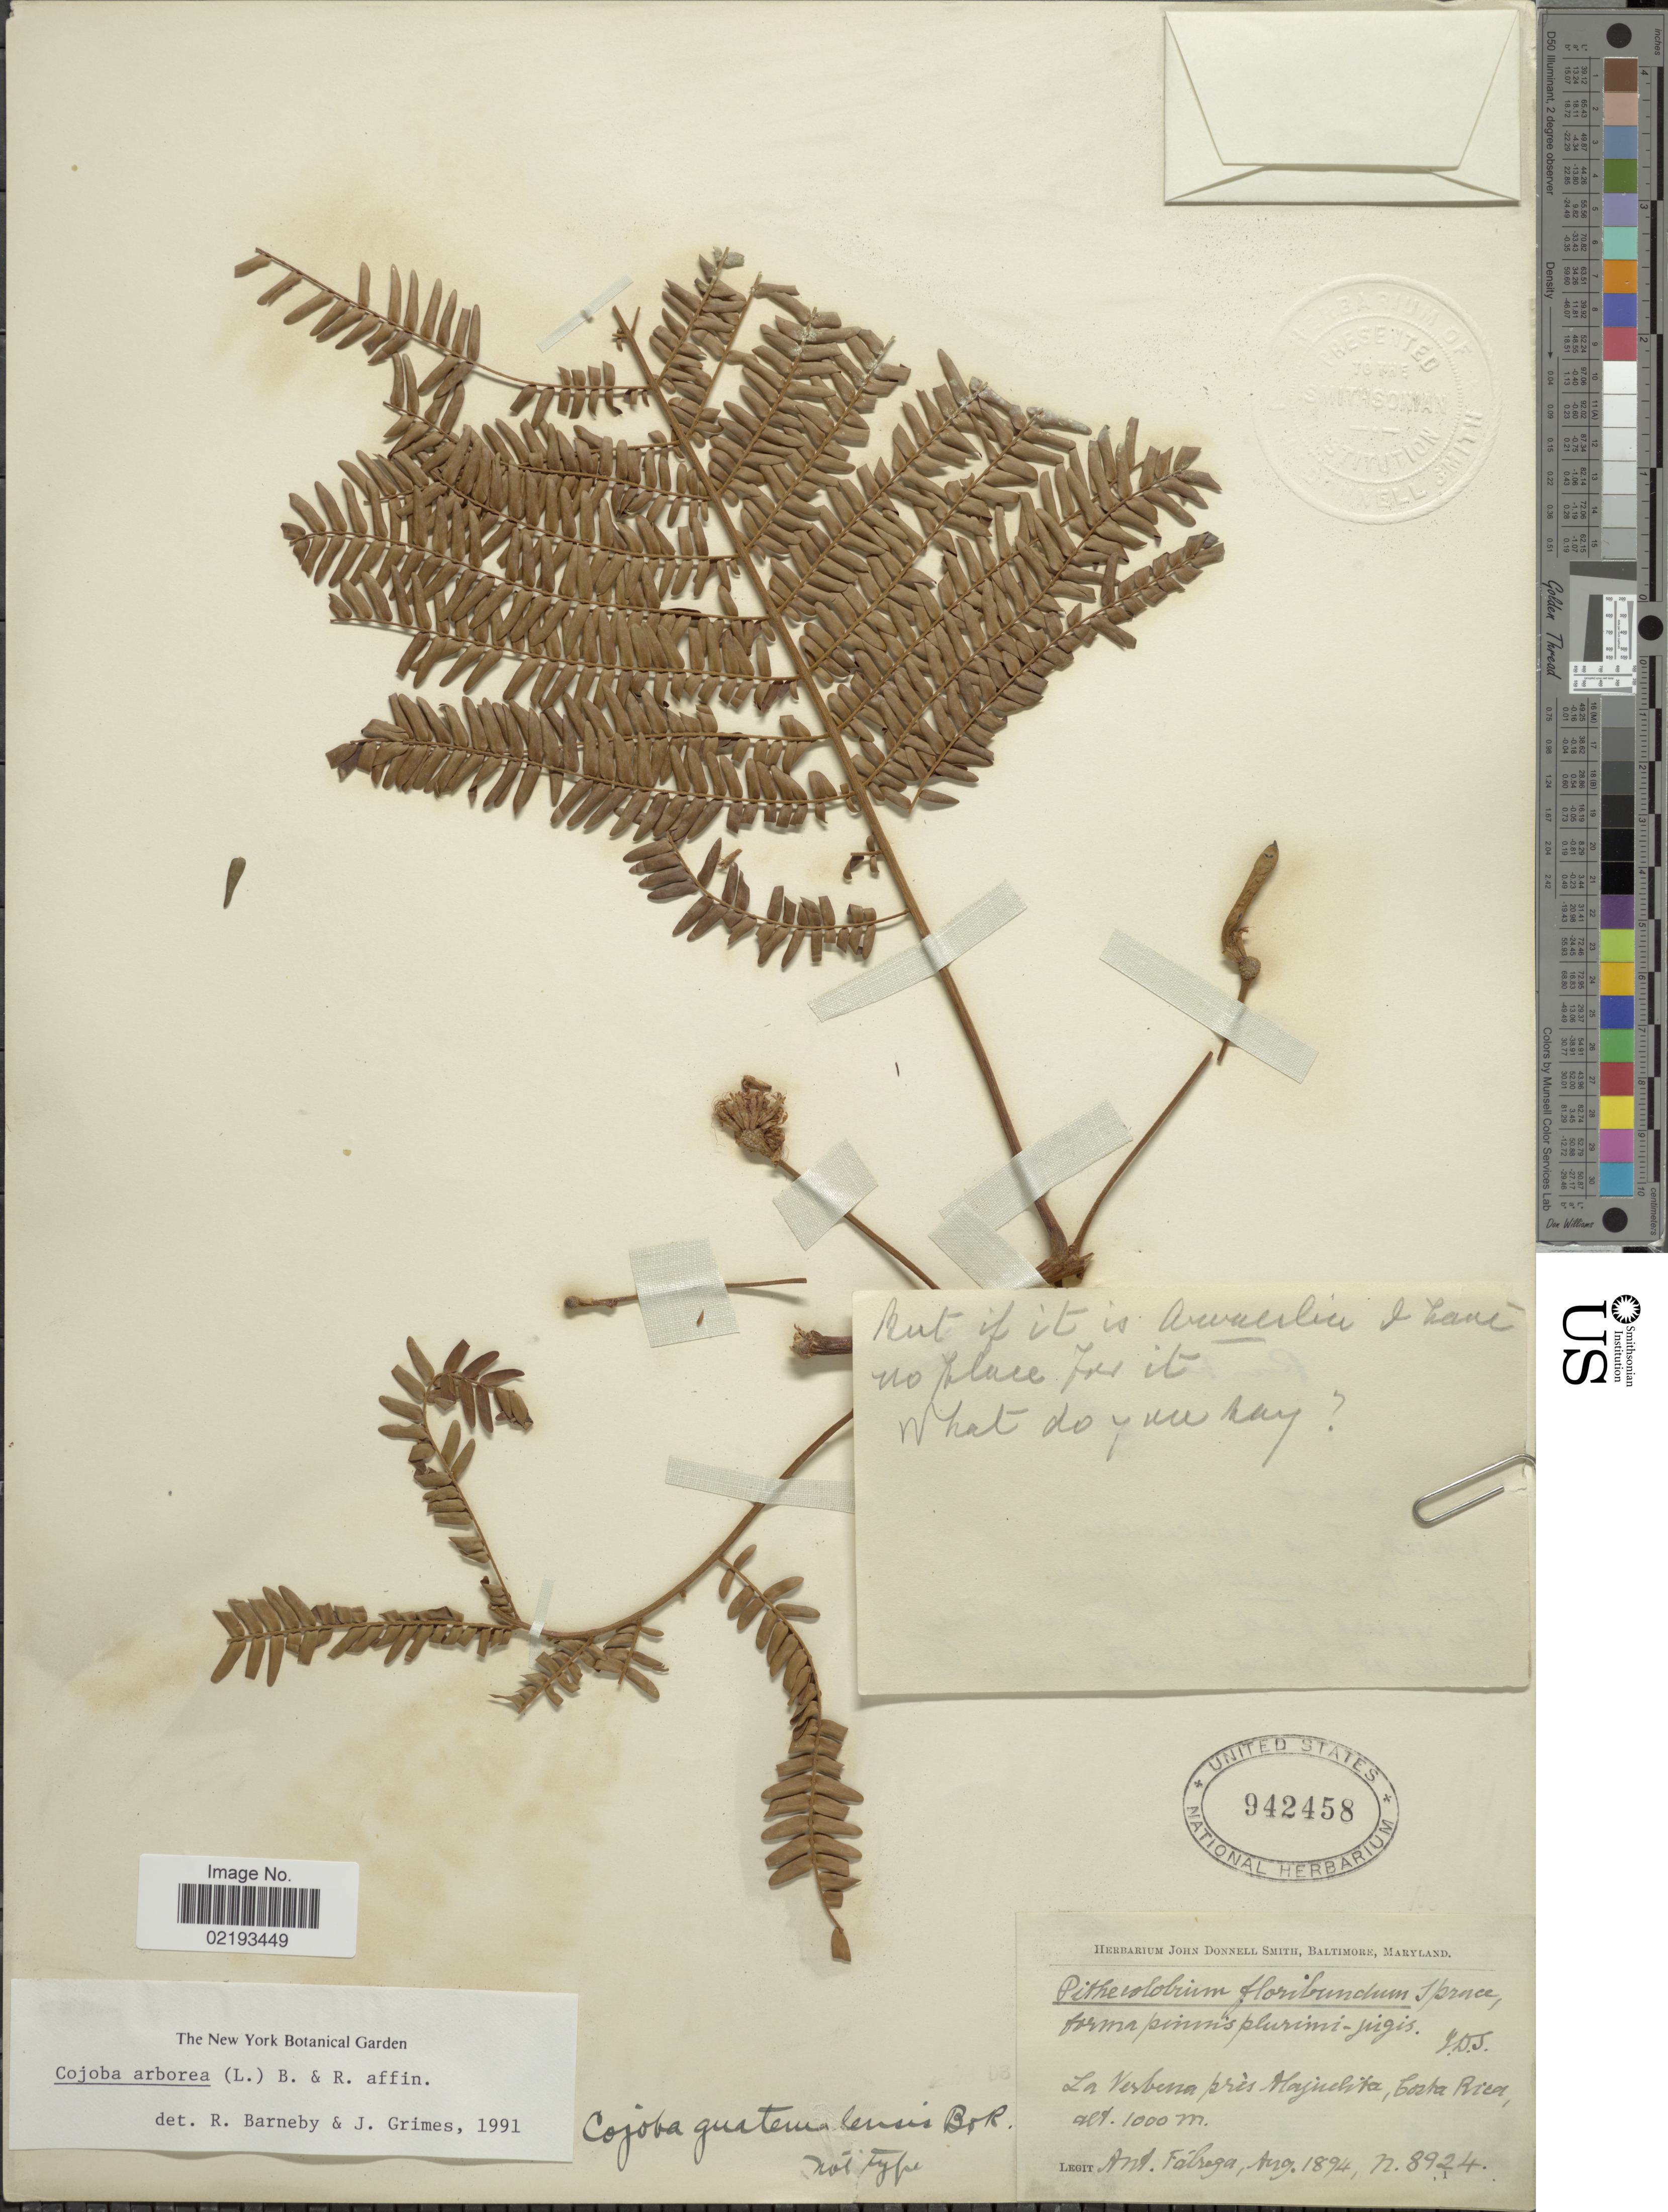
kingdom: Plantae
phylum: Tracheophyta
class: Magnoliopsida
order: Fabales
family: Fabaceae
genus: Cojoba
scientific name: Cojoba arborea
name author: (L.) Britton & Rose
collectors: A. Fabrega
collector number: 8924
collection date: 1894-08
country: Costa Rica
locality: La Verbena près Alajuelita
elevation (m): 1000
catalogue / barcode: US 942458